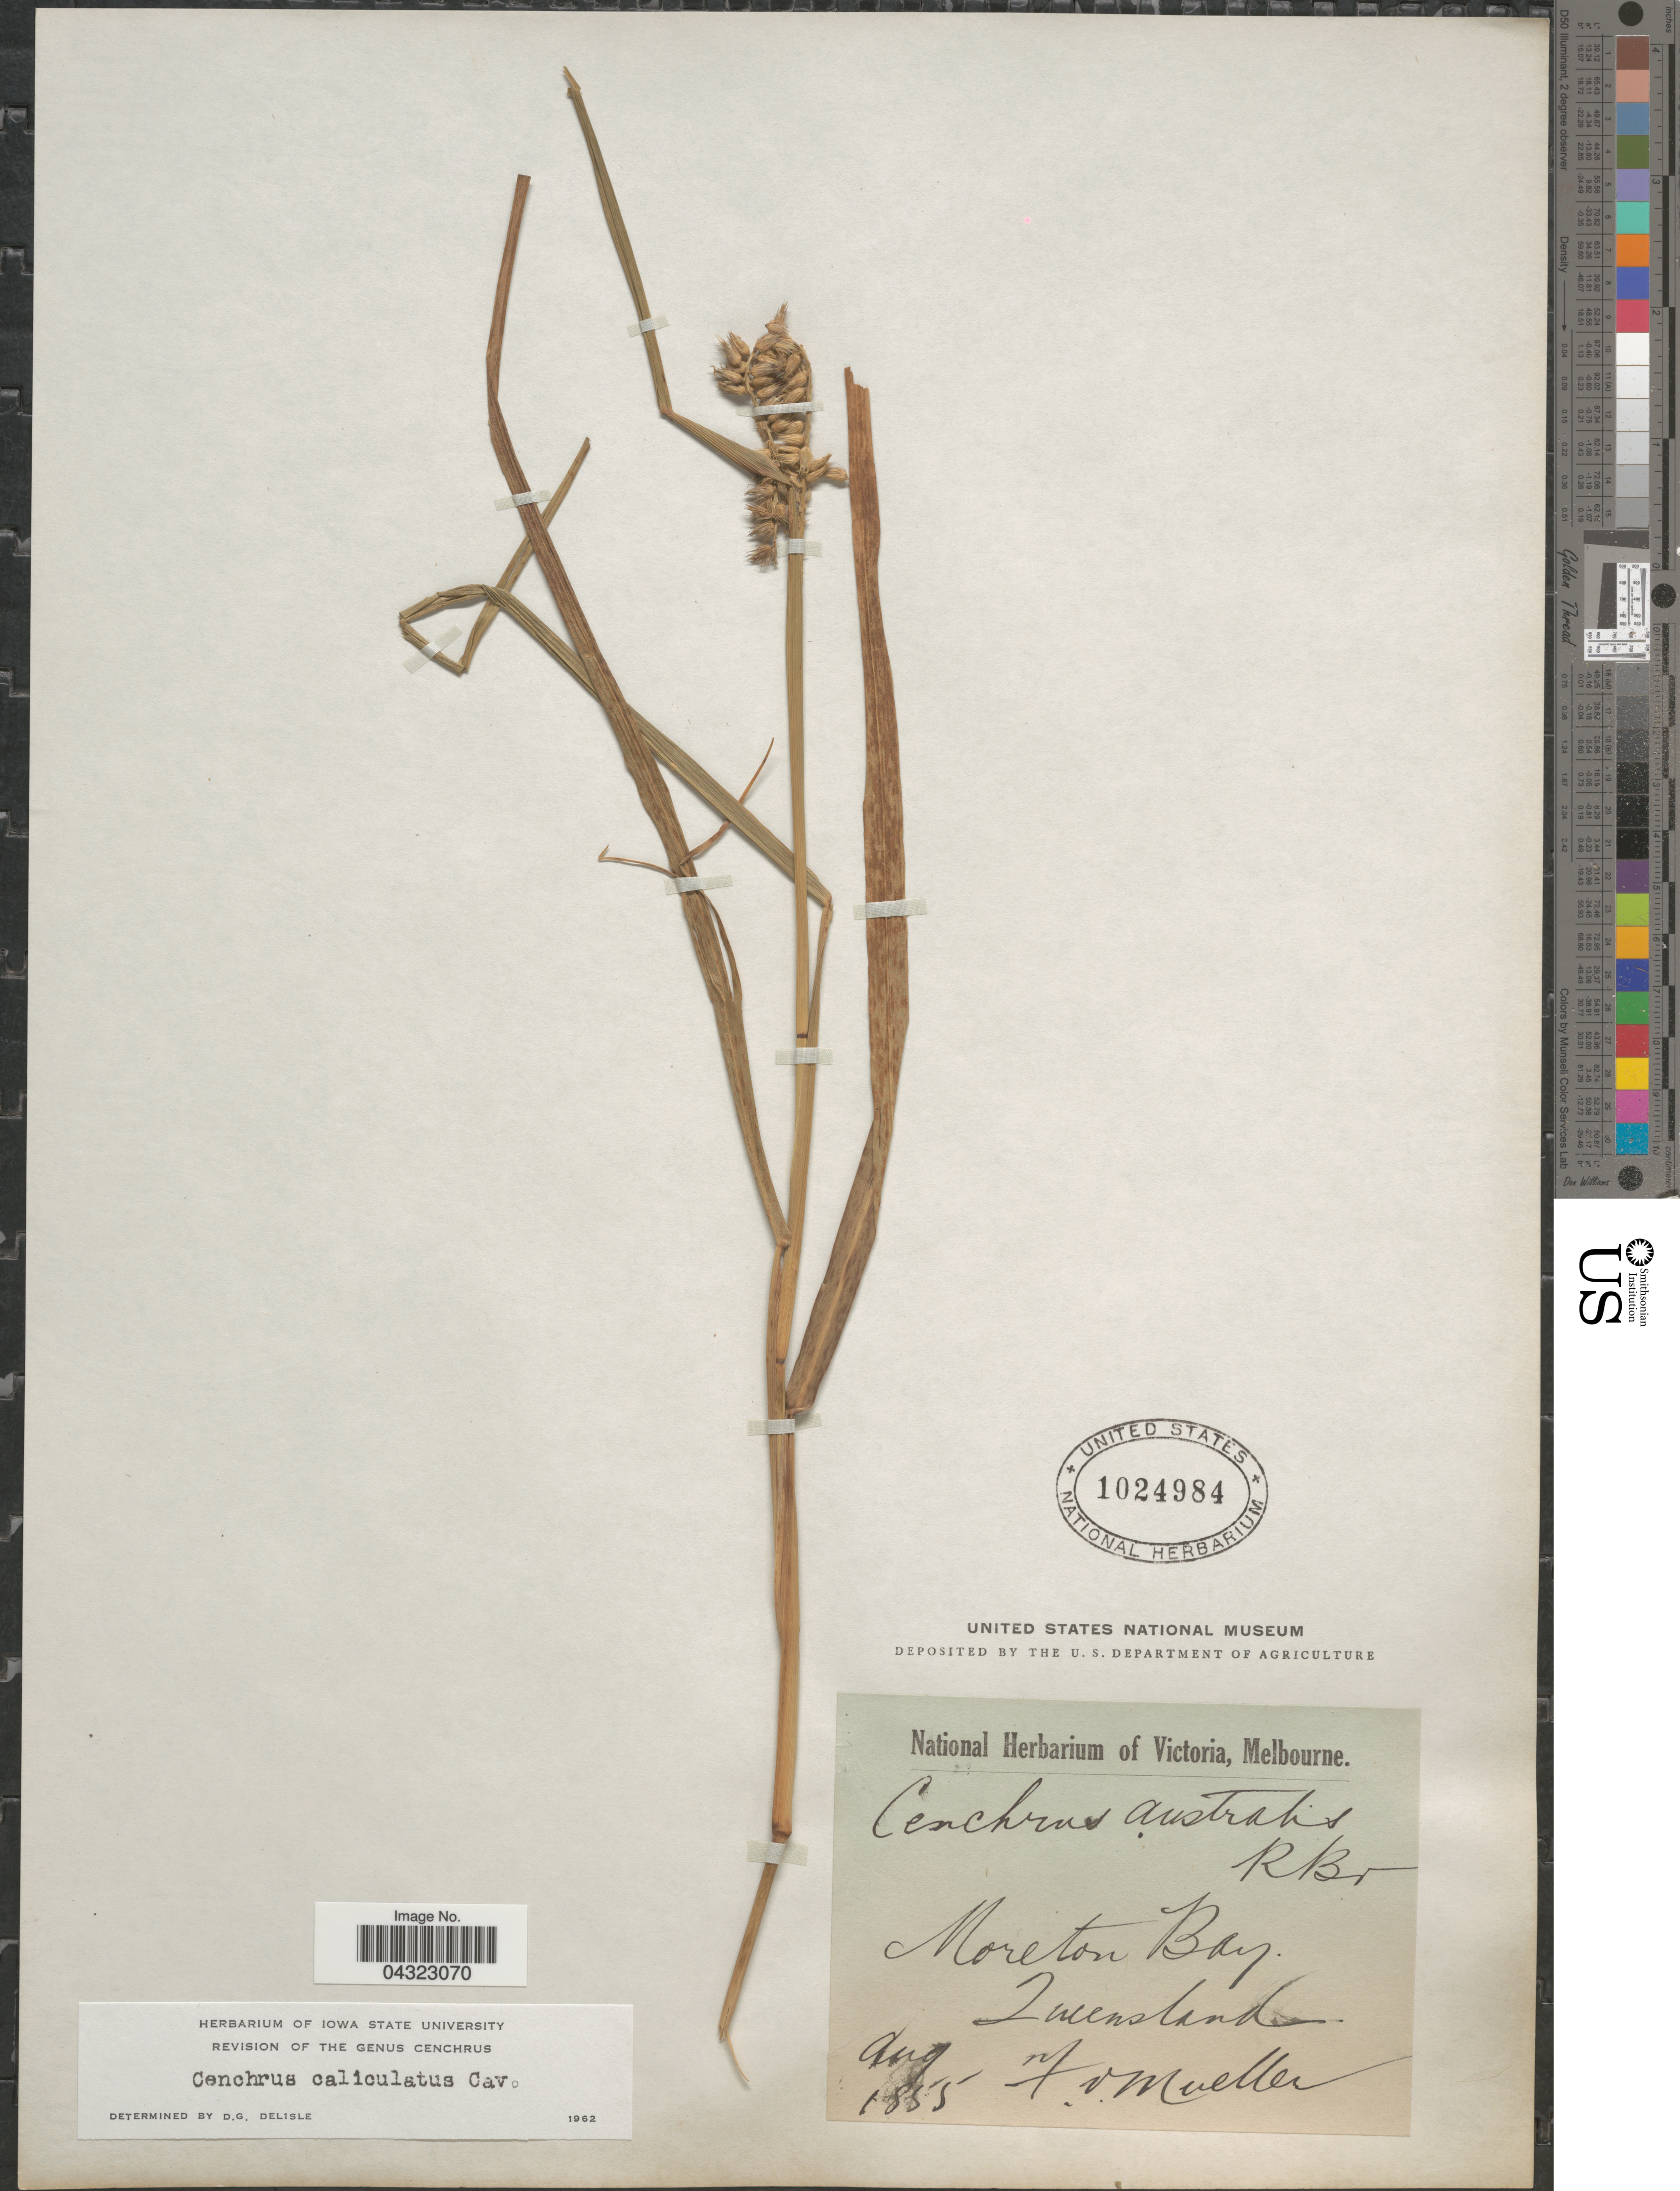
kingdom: Plantae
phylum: Tracheophyta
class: Liliopsida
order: Poales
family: Poaceae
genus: Cenchrus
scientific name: Cenchrus caliculatus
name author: Cav.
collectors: F. von Mueller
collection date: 1855-08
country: Australia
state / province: Queensland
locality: Moreton Bay.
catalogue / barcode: US 1024984